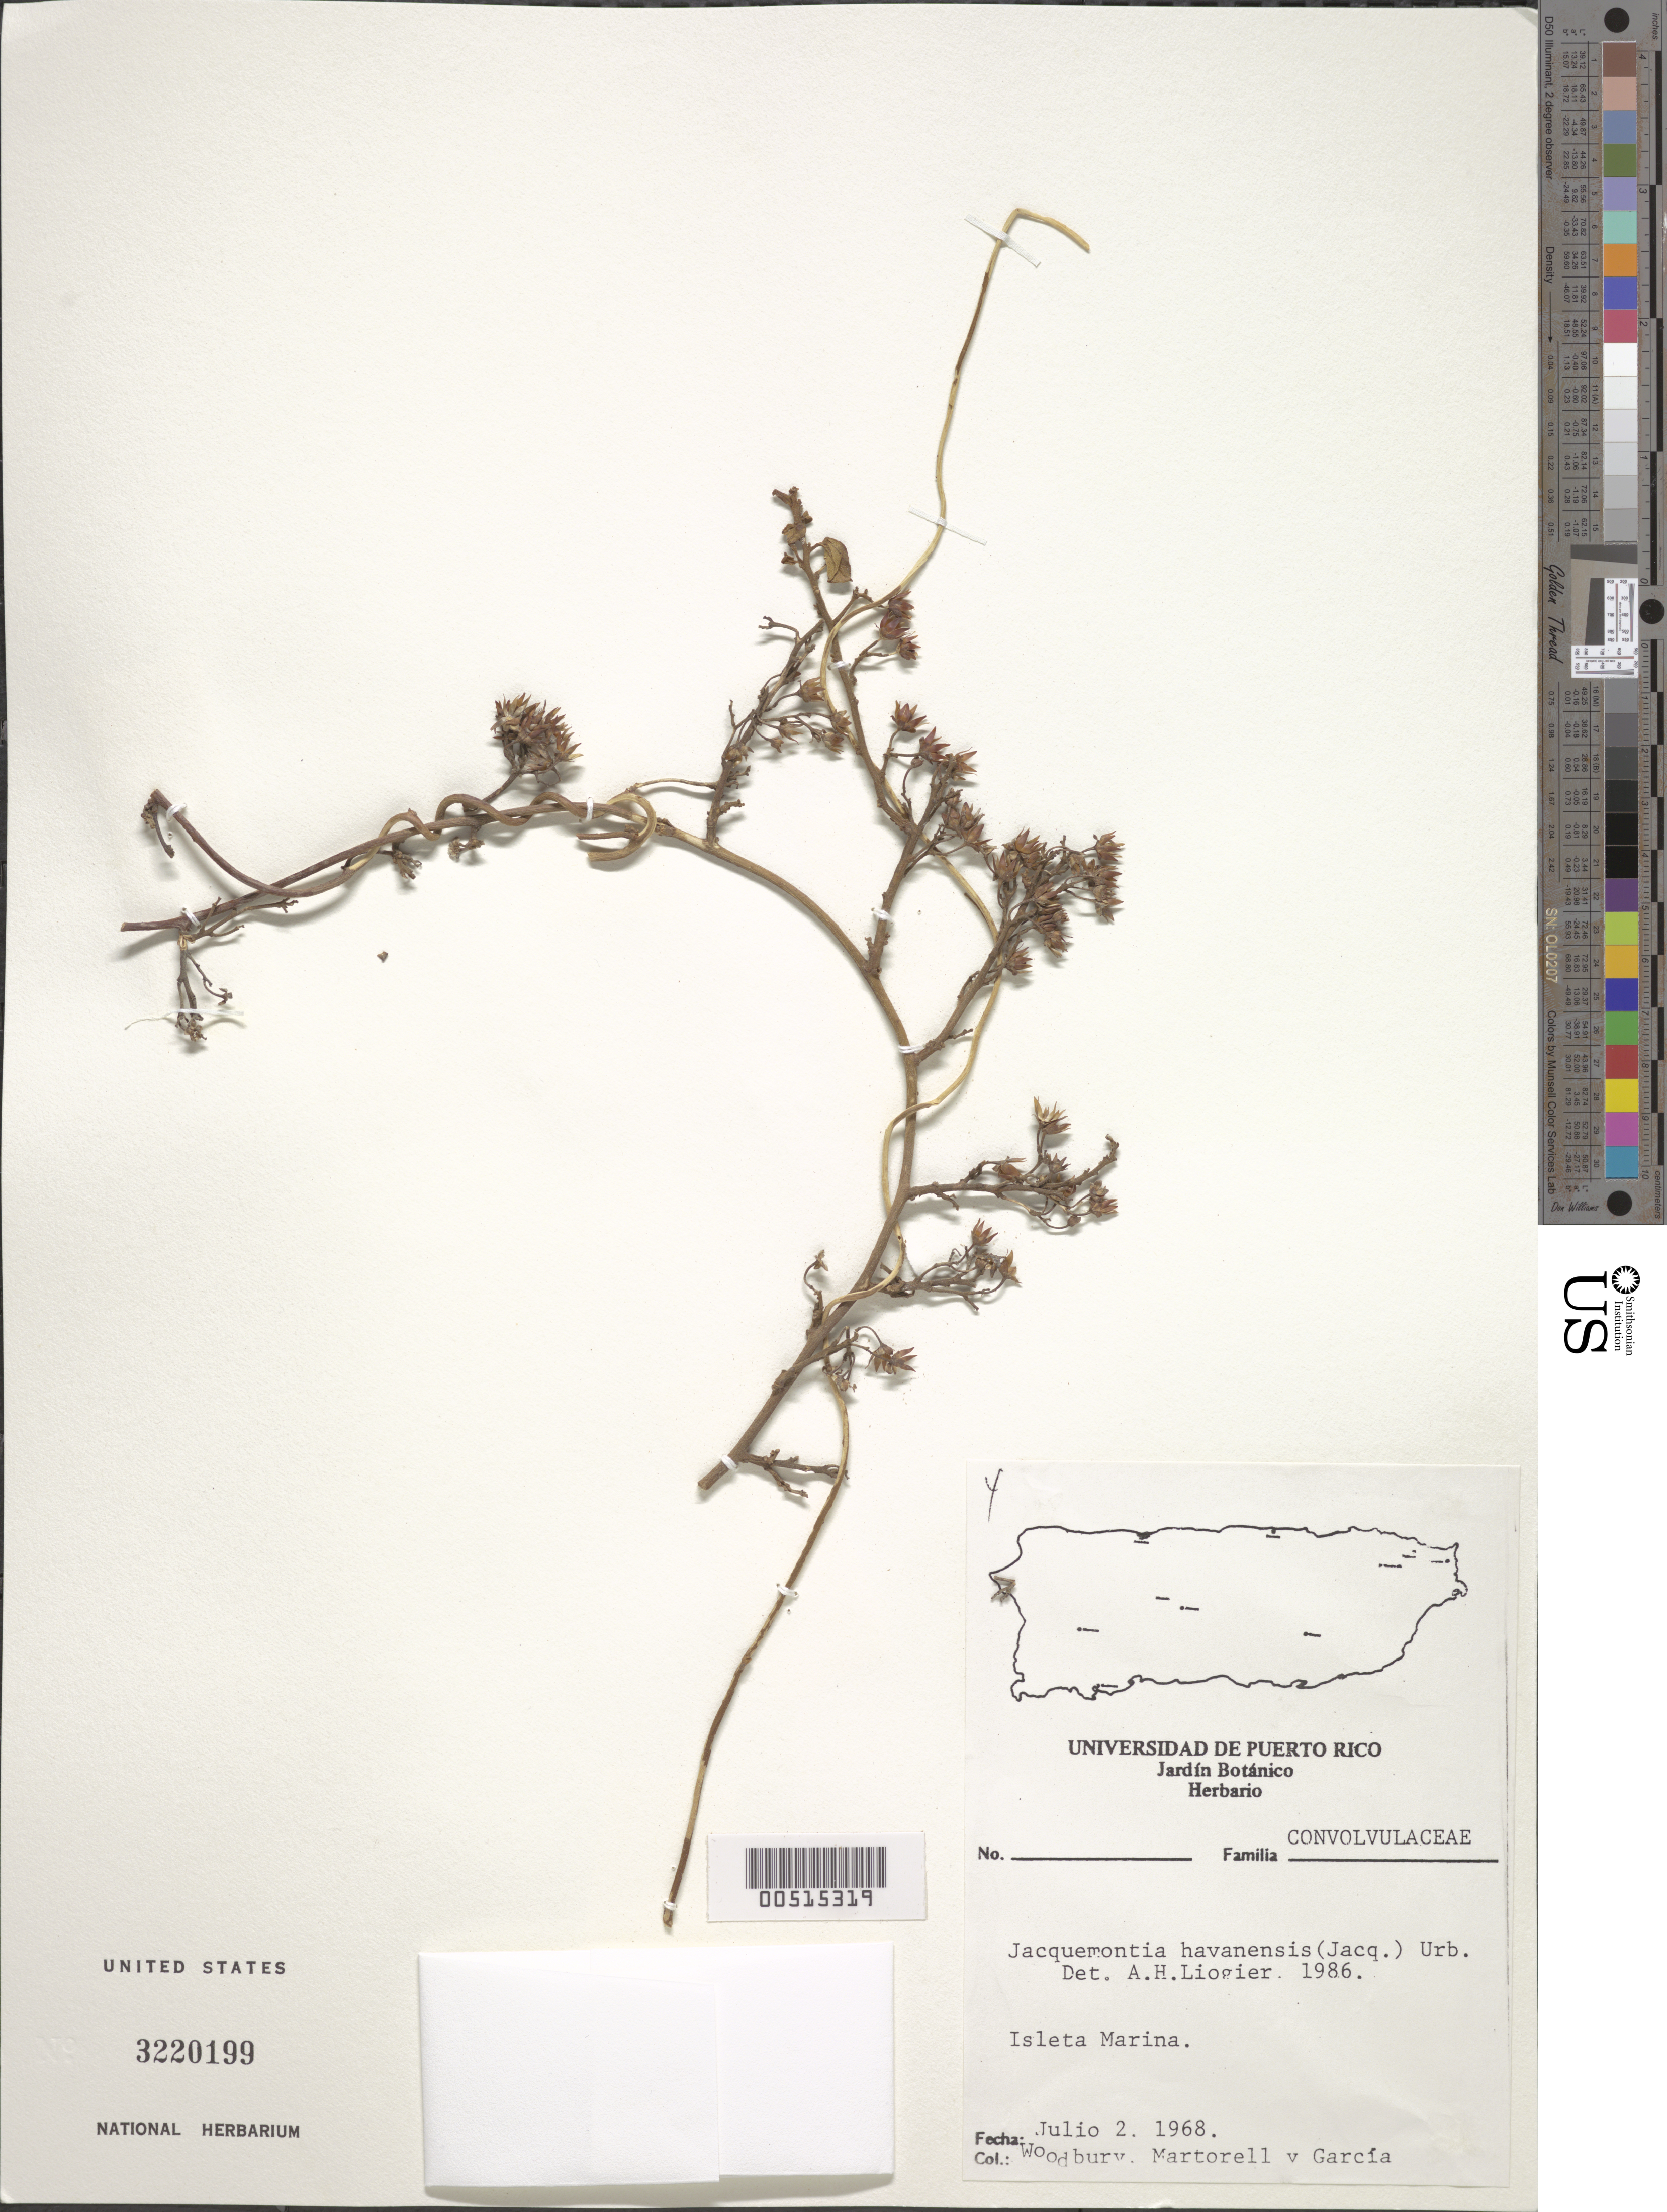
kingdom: Plantae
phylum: Tracheophyta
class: Magnoliopsida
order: Solanales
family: Convolvulaceae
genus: Jacquemontia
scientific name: Jacquemontia havanensis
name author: (Jacq.) Urb.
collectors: R. O. Woodbury, L. Martorell & J. C. García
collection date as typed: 02 Jul 1968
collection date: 1968-07-02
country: Puerto Rico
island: Greater Antilles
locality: Isleta Marina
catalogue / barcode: US 3220199